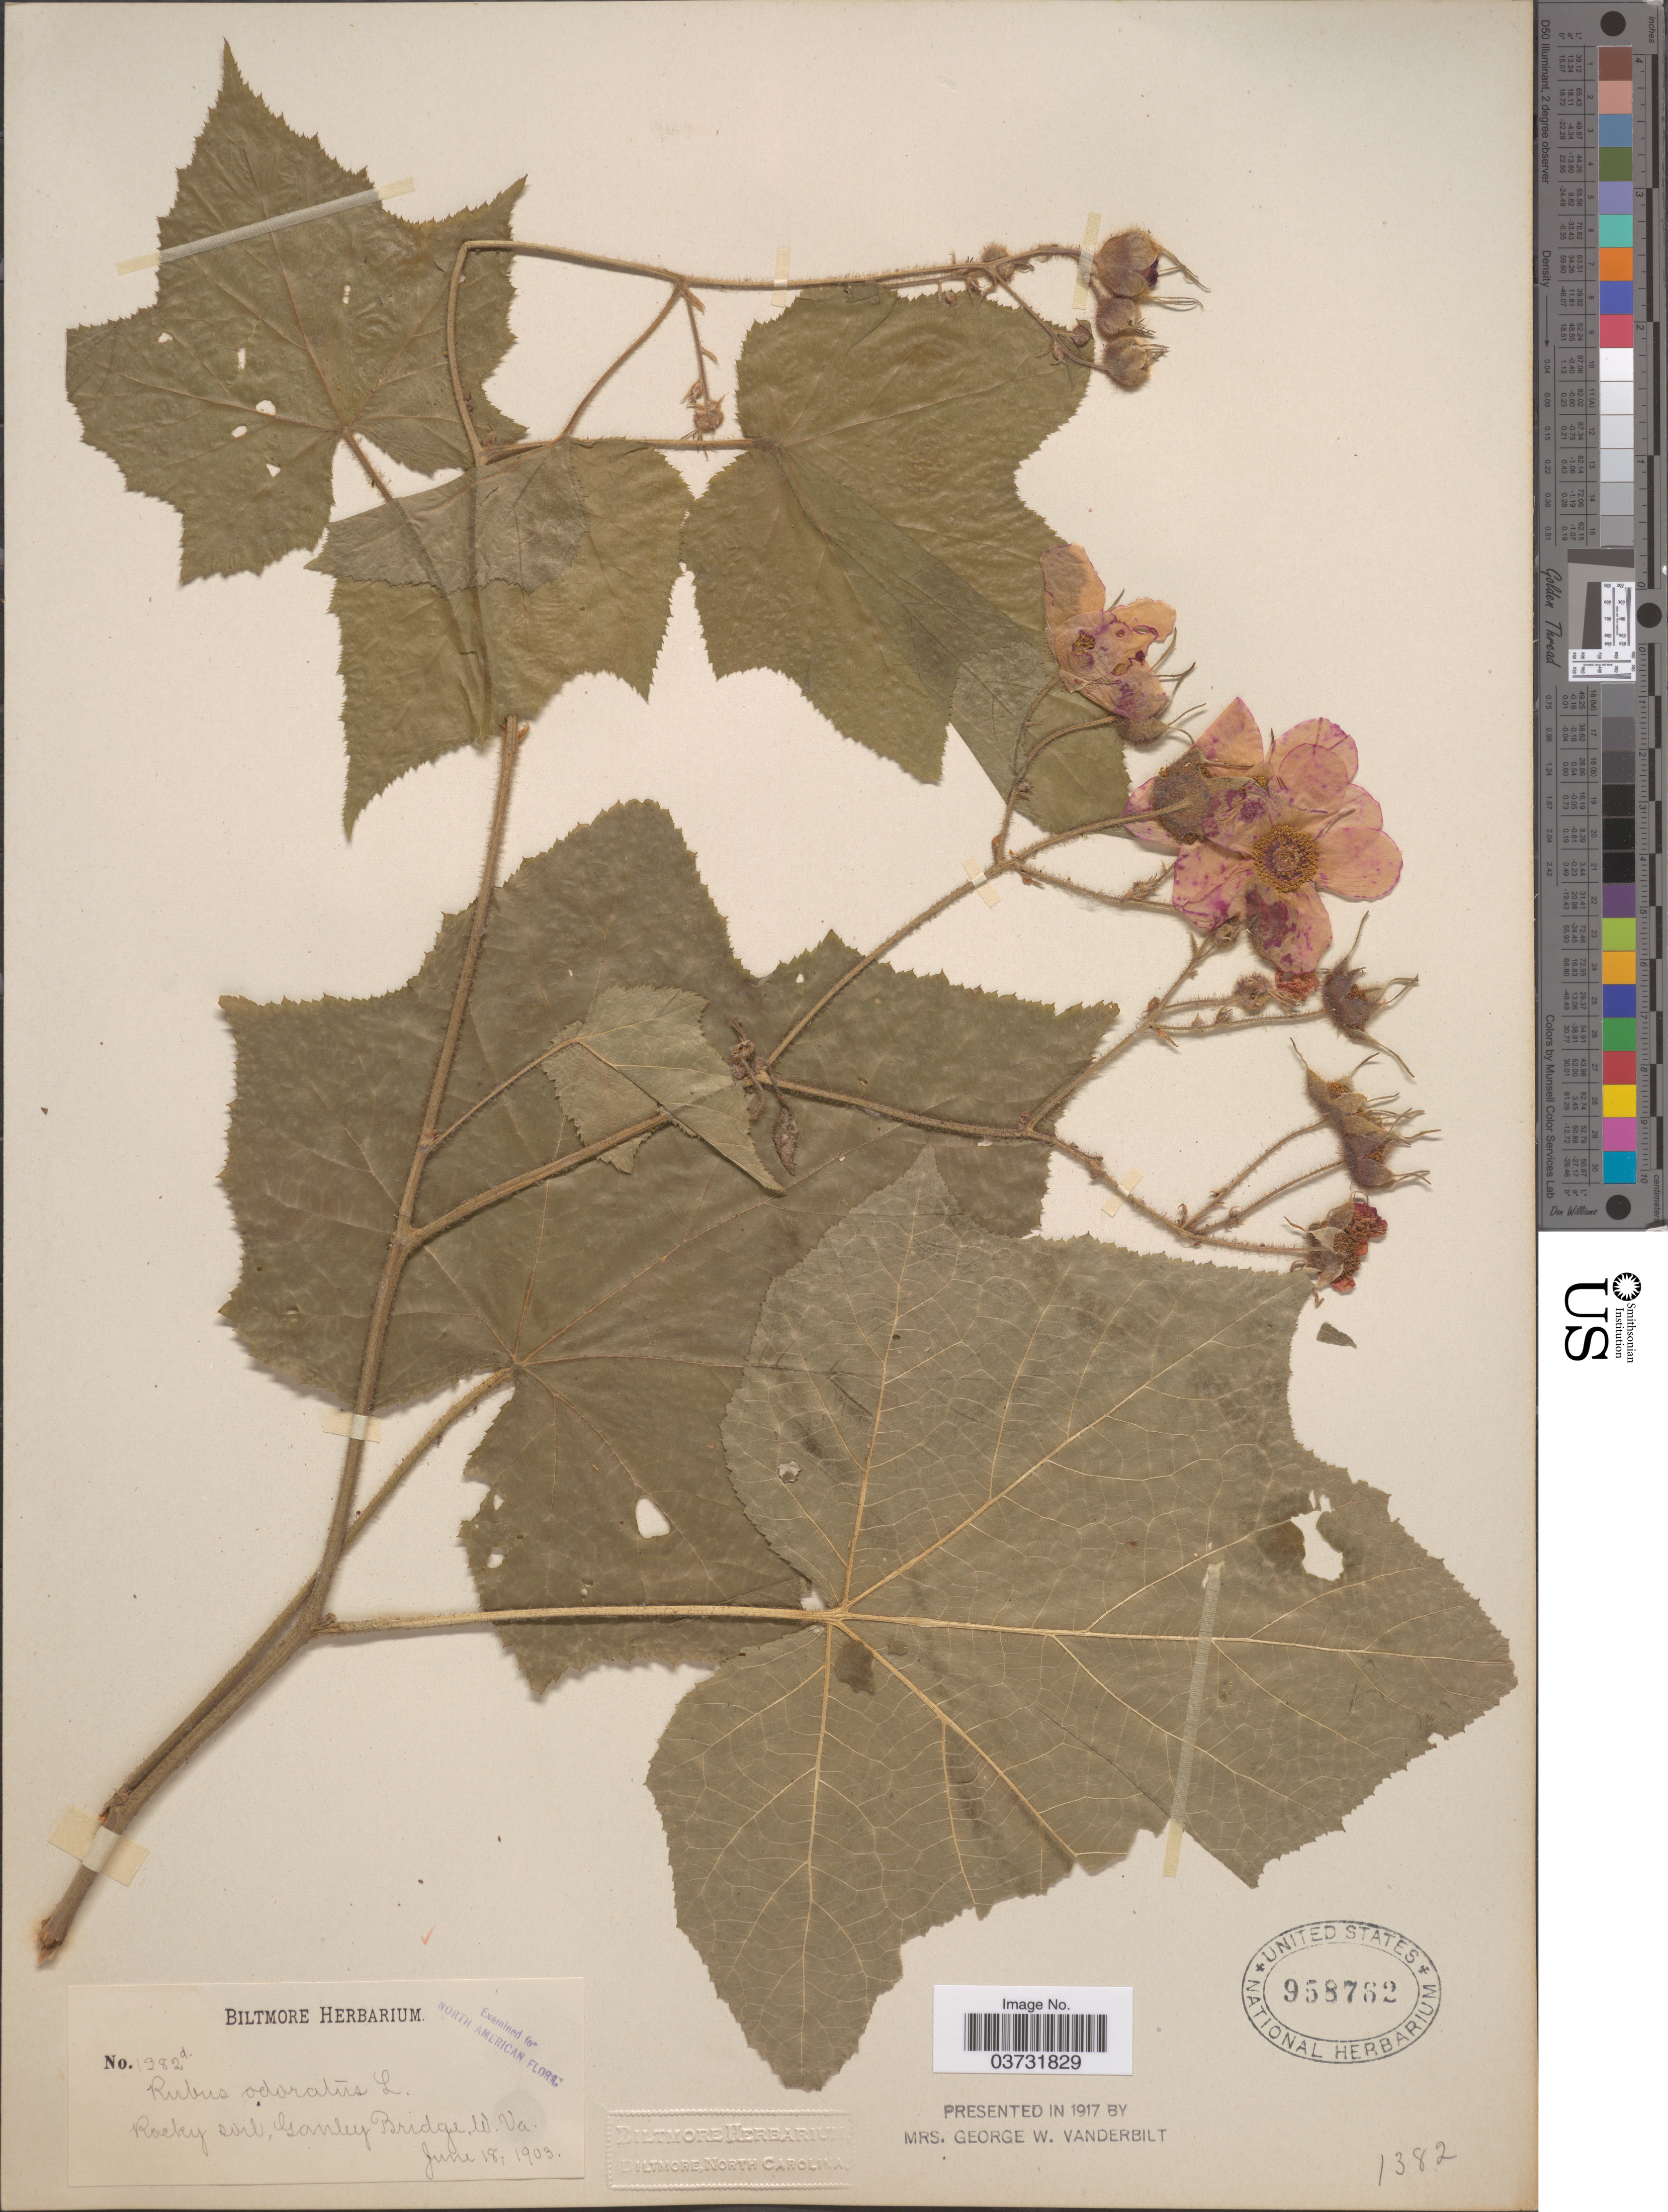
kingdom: Plantae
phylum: Tracheophyta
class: Magnoliopsida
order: Rosales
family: Rosaceae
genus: Rubus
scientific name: Rubus odoratus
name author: L.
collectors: ex herb. Biltmore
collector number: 1382d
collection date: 1903-06-18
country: United States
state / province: West Virginia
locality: Rocky soil. Ganley Bridge.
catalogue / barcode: US 958782